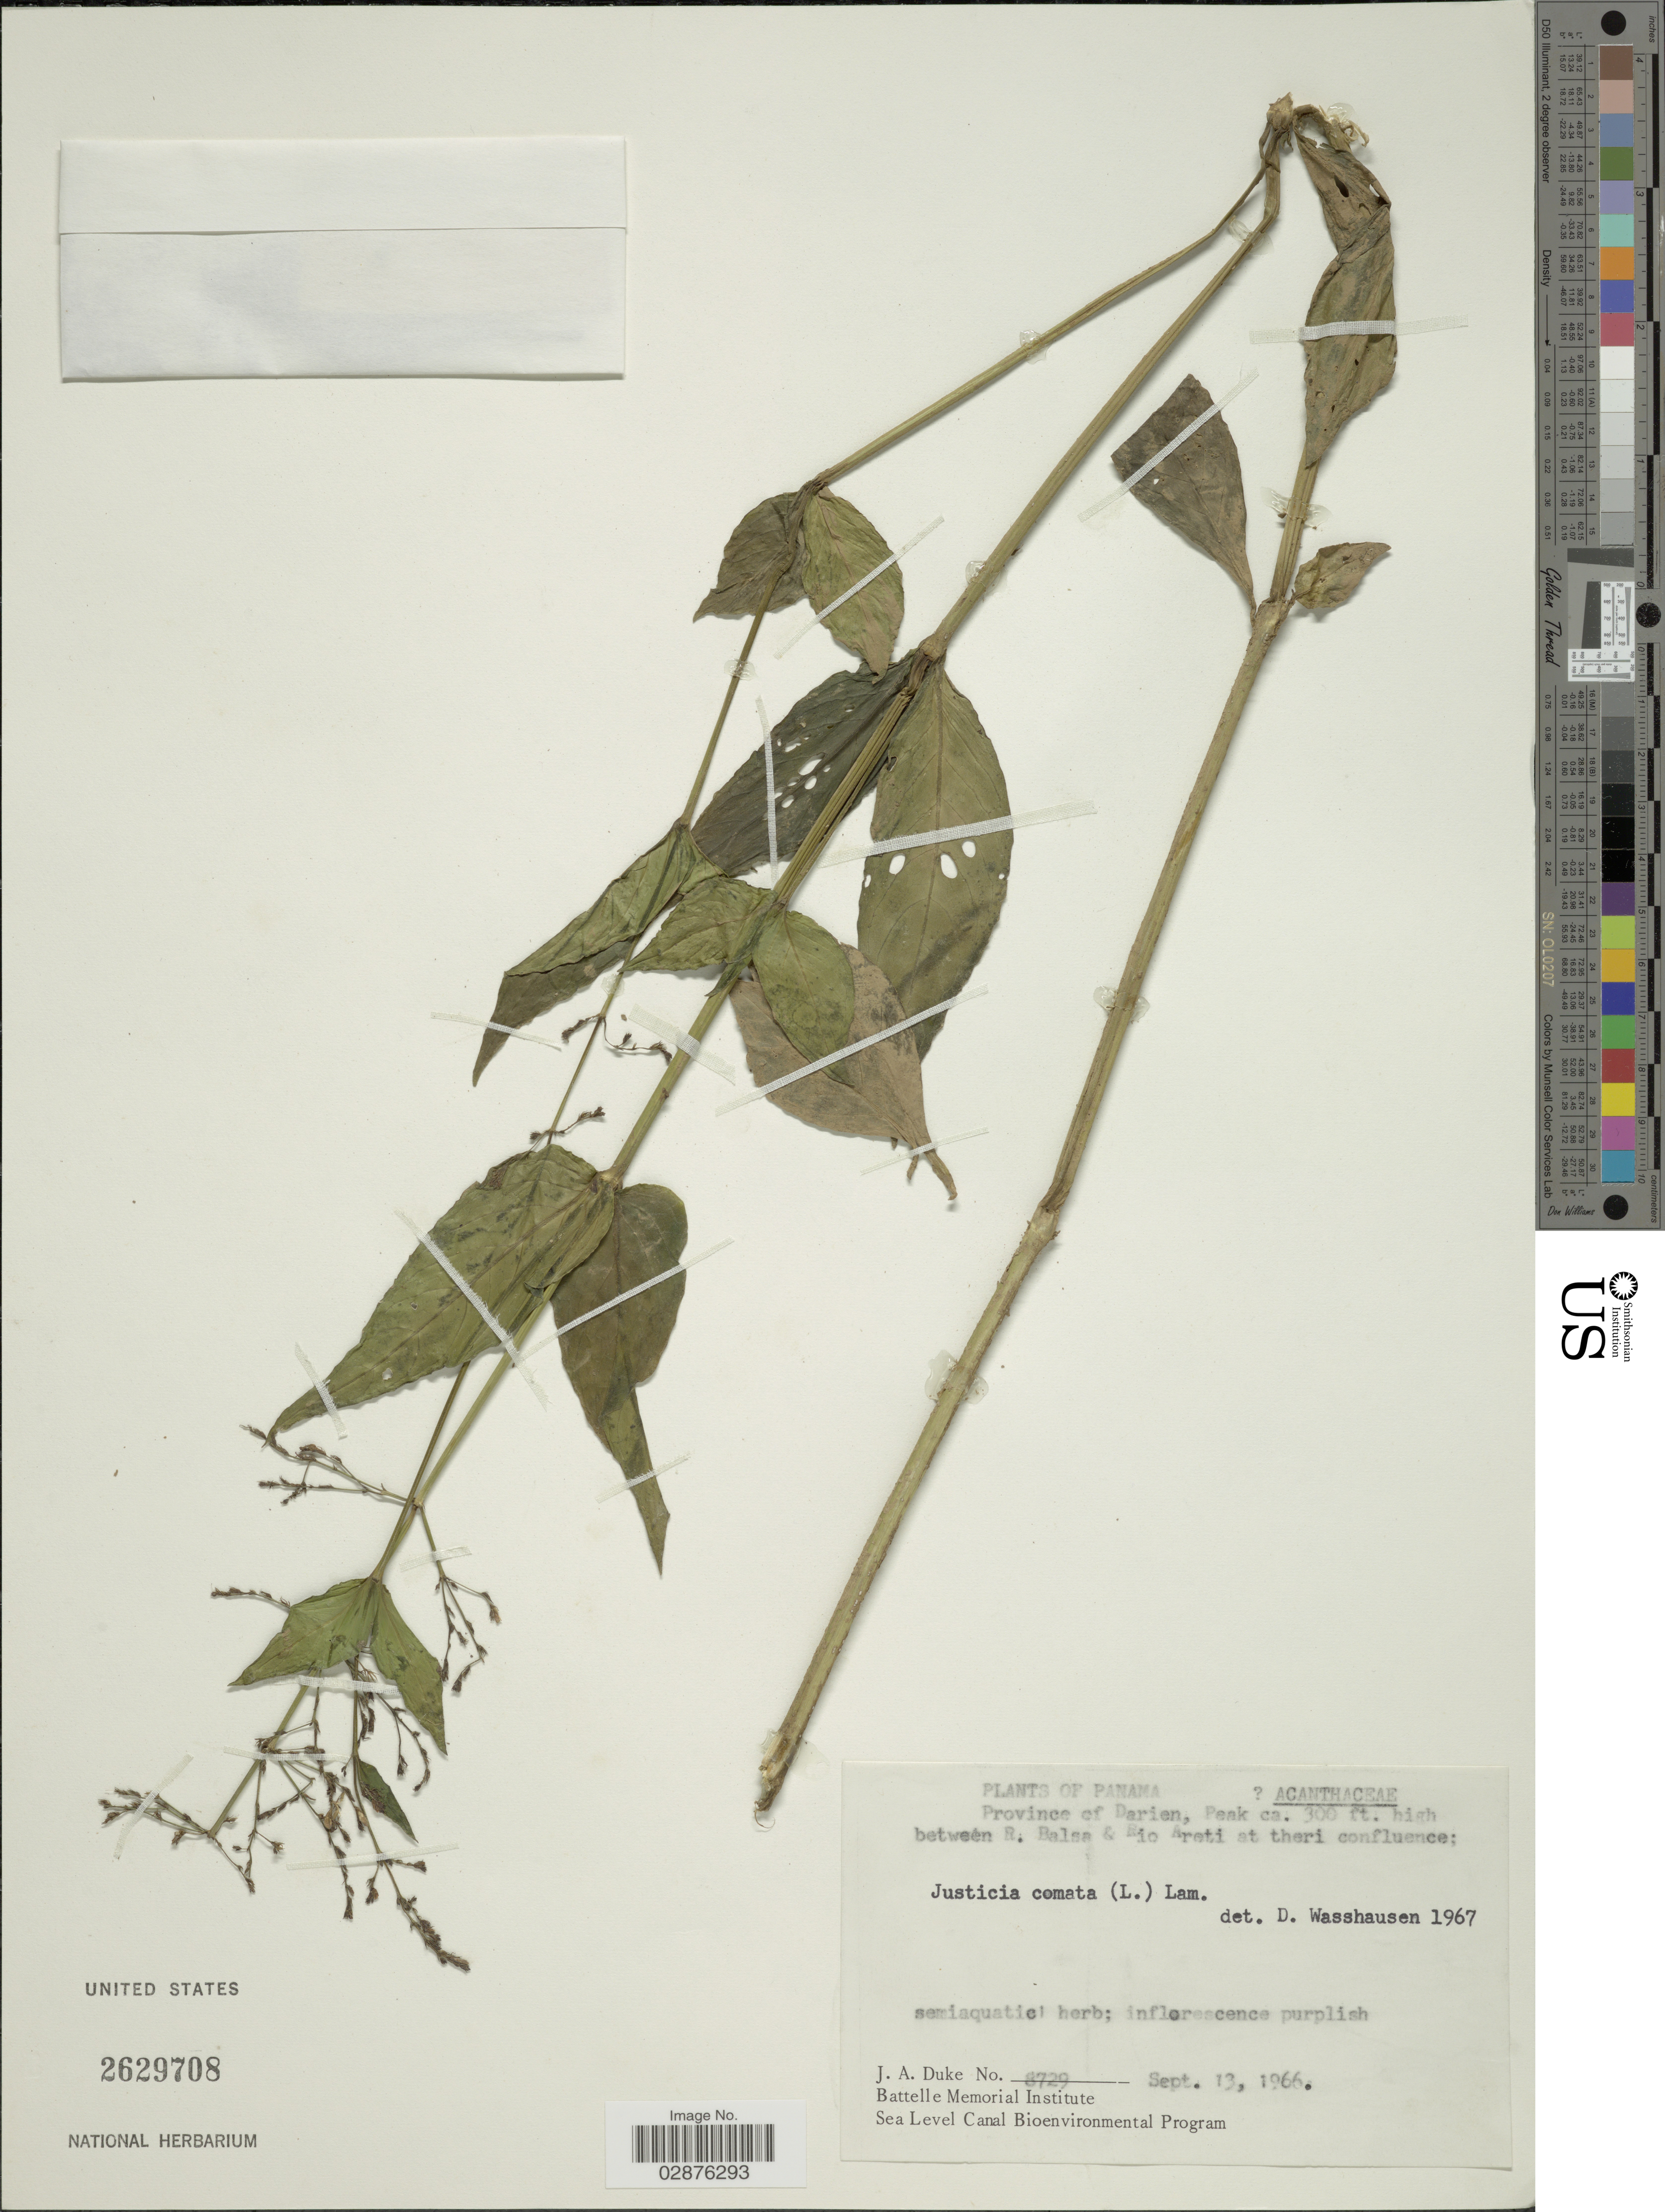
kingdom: Plantae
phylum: Tracheophyta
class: Magnoliopsida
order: Lamiales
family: Acanthaceae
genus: Justicia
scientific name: Justicia comata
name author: (L.) Lam.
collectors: J. A. Duke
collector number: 8729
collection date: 1966-09-13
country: Panama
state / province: Darién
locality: Peak, between R. Balsa & Rio Areti at theri confluence.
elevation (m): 91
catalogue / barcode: US 2629708